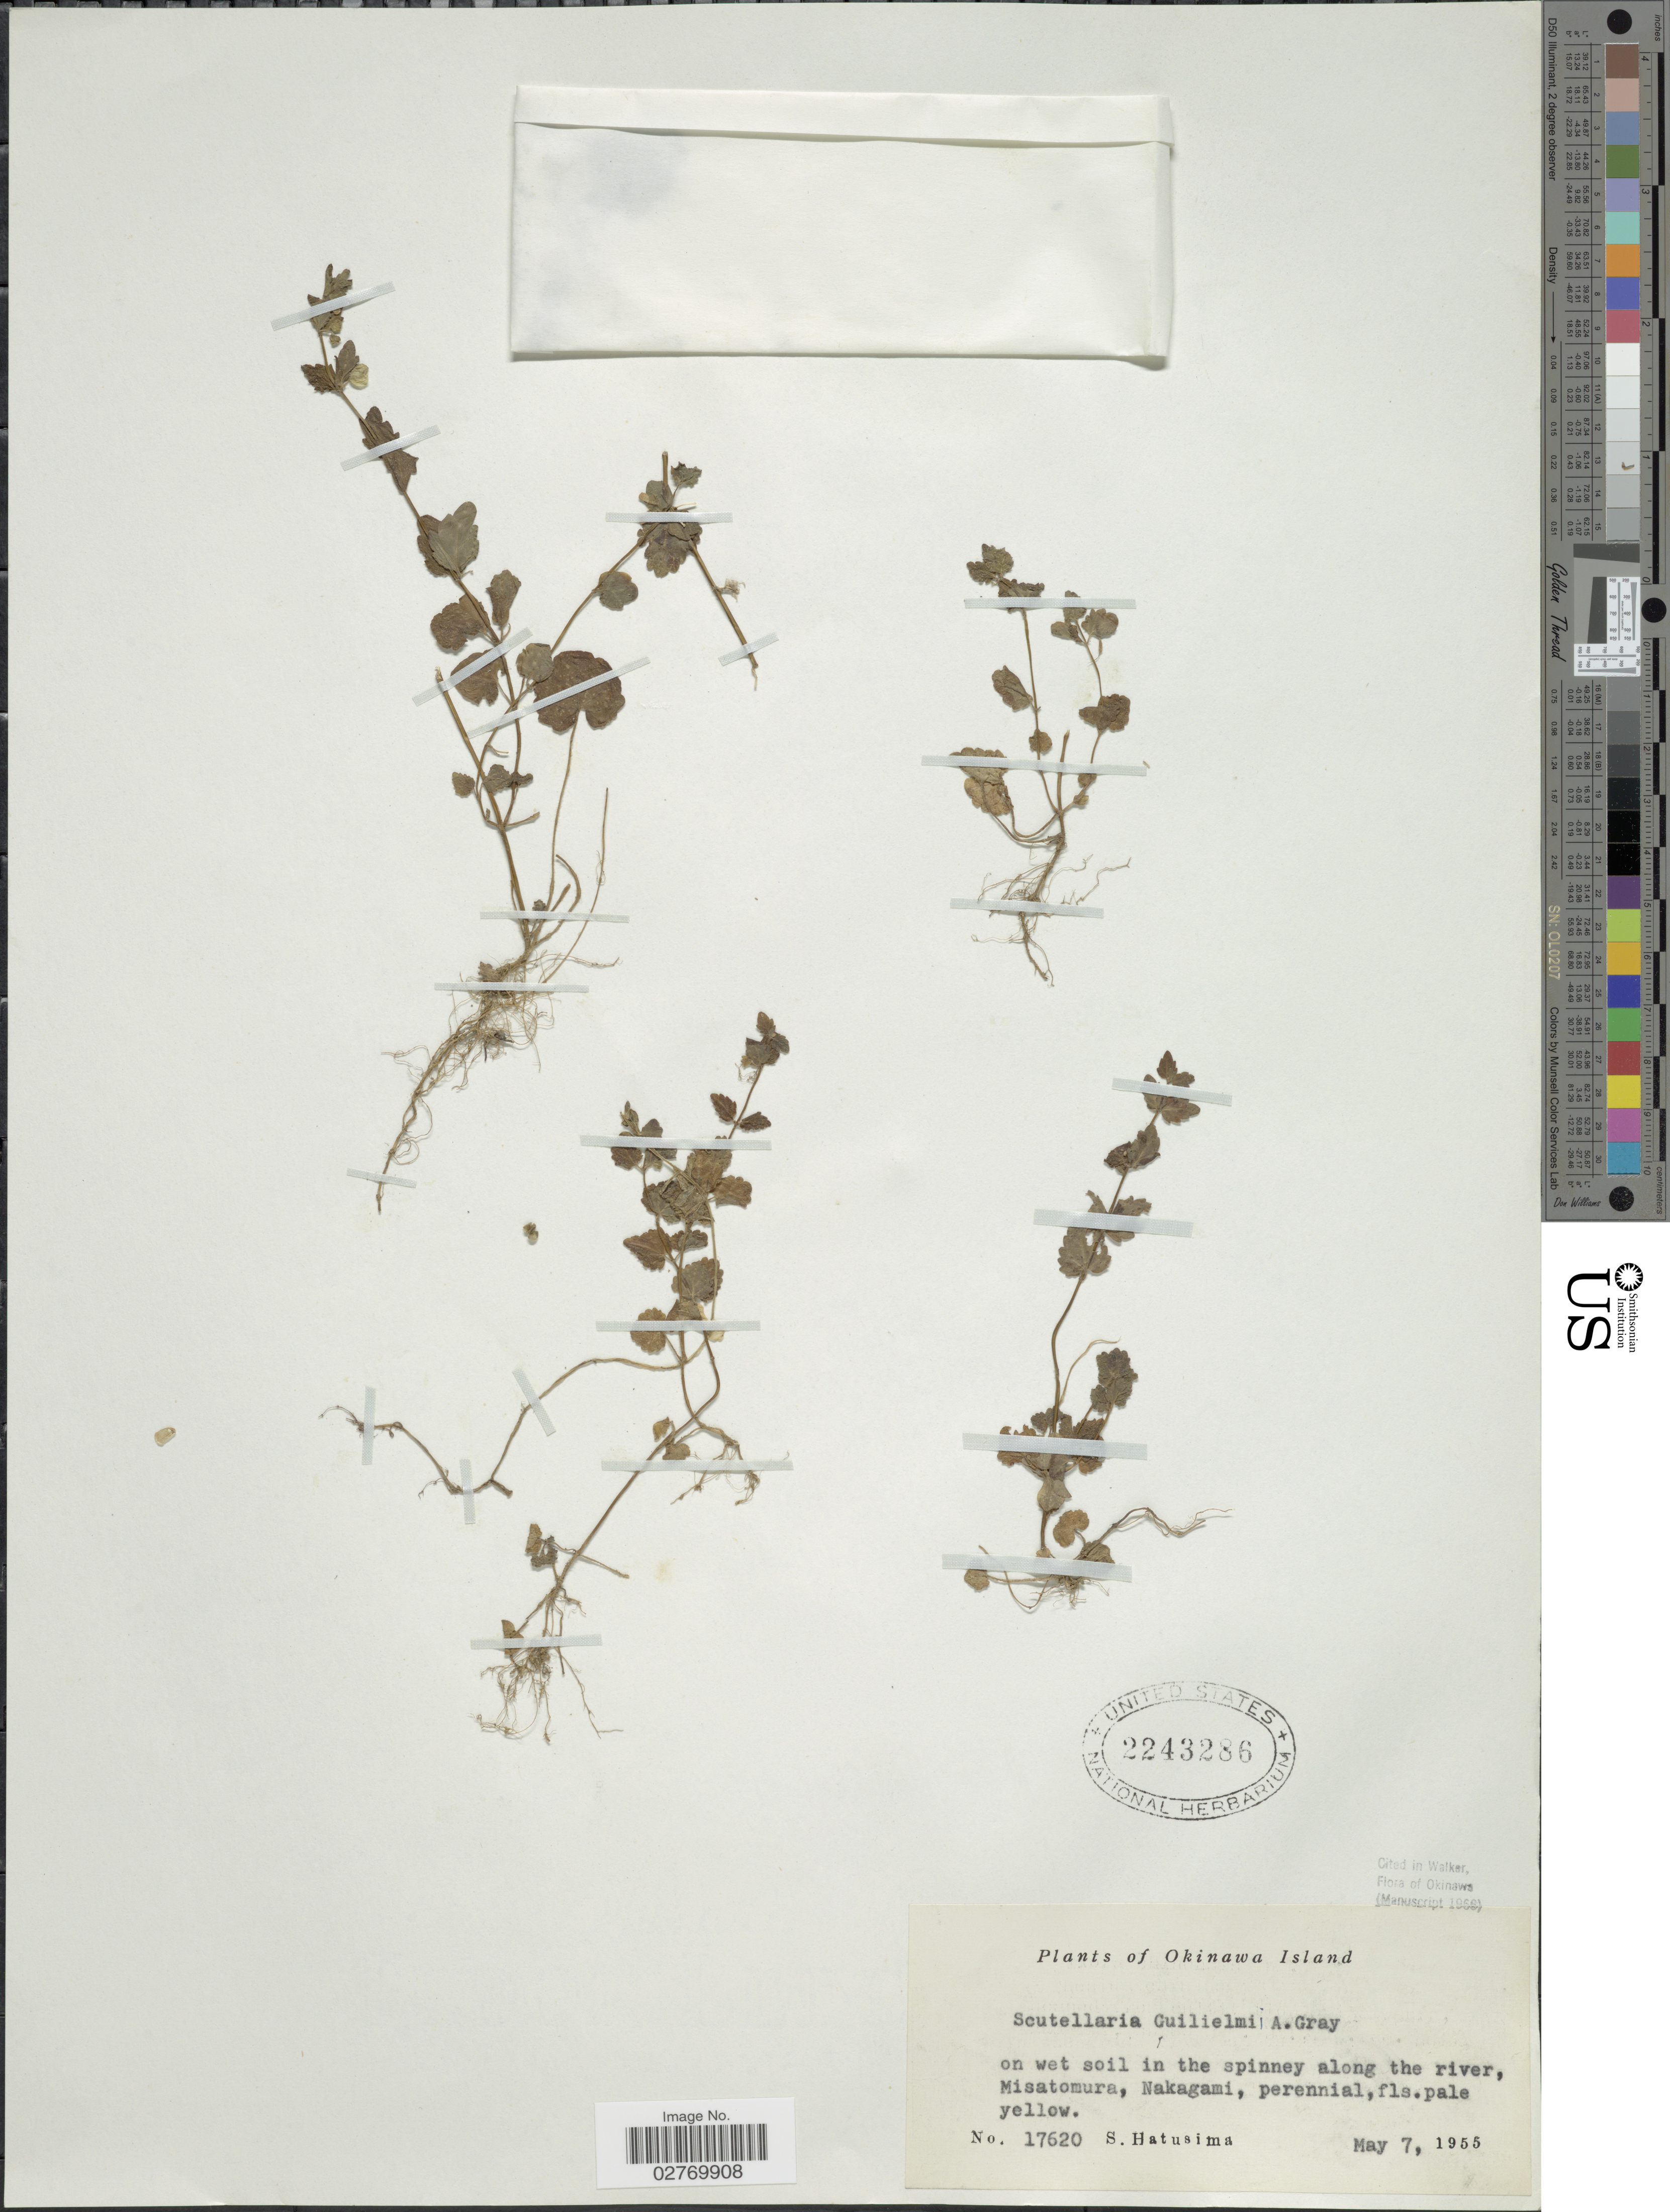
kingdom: Plantae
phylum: Tracheophyta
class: Magnoliopsida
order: Lamiales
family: Lamiaceae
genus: Scutellaria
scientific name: Scutellaria guilielmii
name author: A. Gray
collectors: S. Hatusima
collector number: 17620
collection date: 1955-05-07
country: Japan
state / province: Okinawa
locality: Okinawa Island. On wet soil in the spinney along the river, Misatomura, Nakagami.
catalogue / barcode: US 2243286